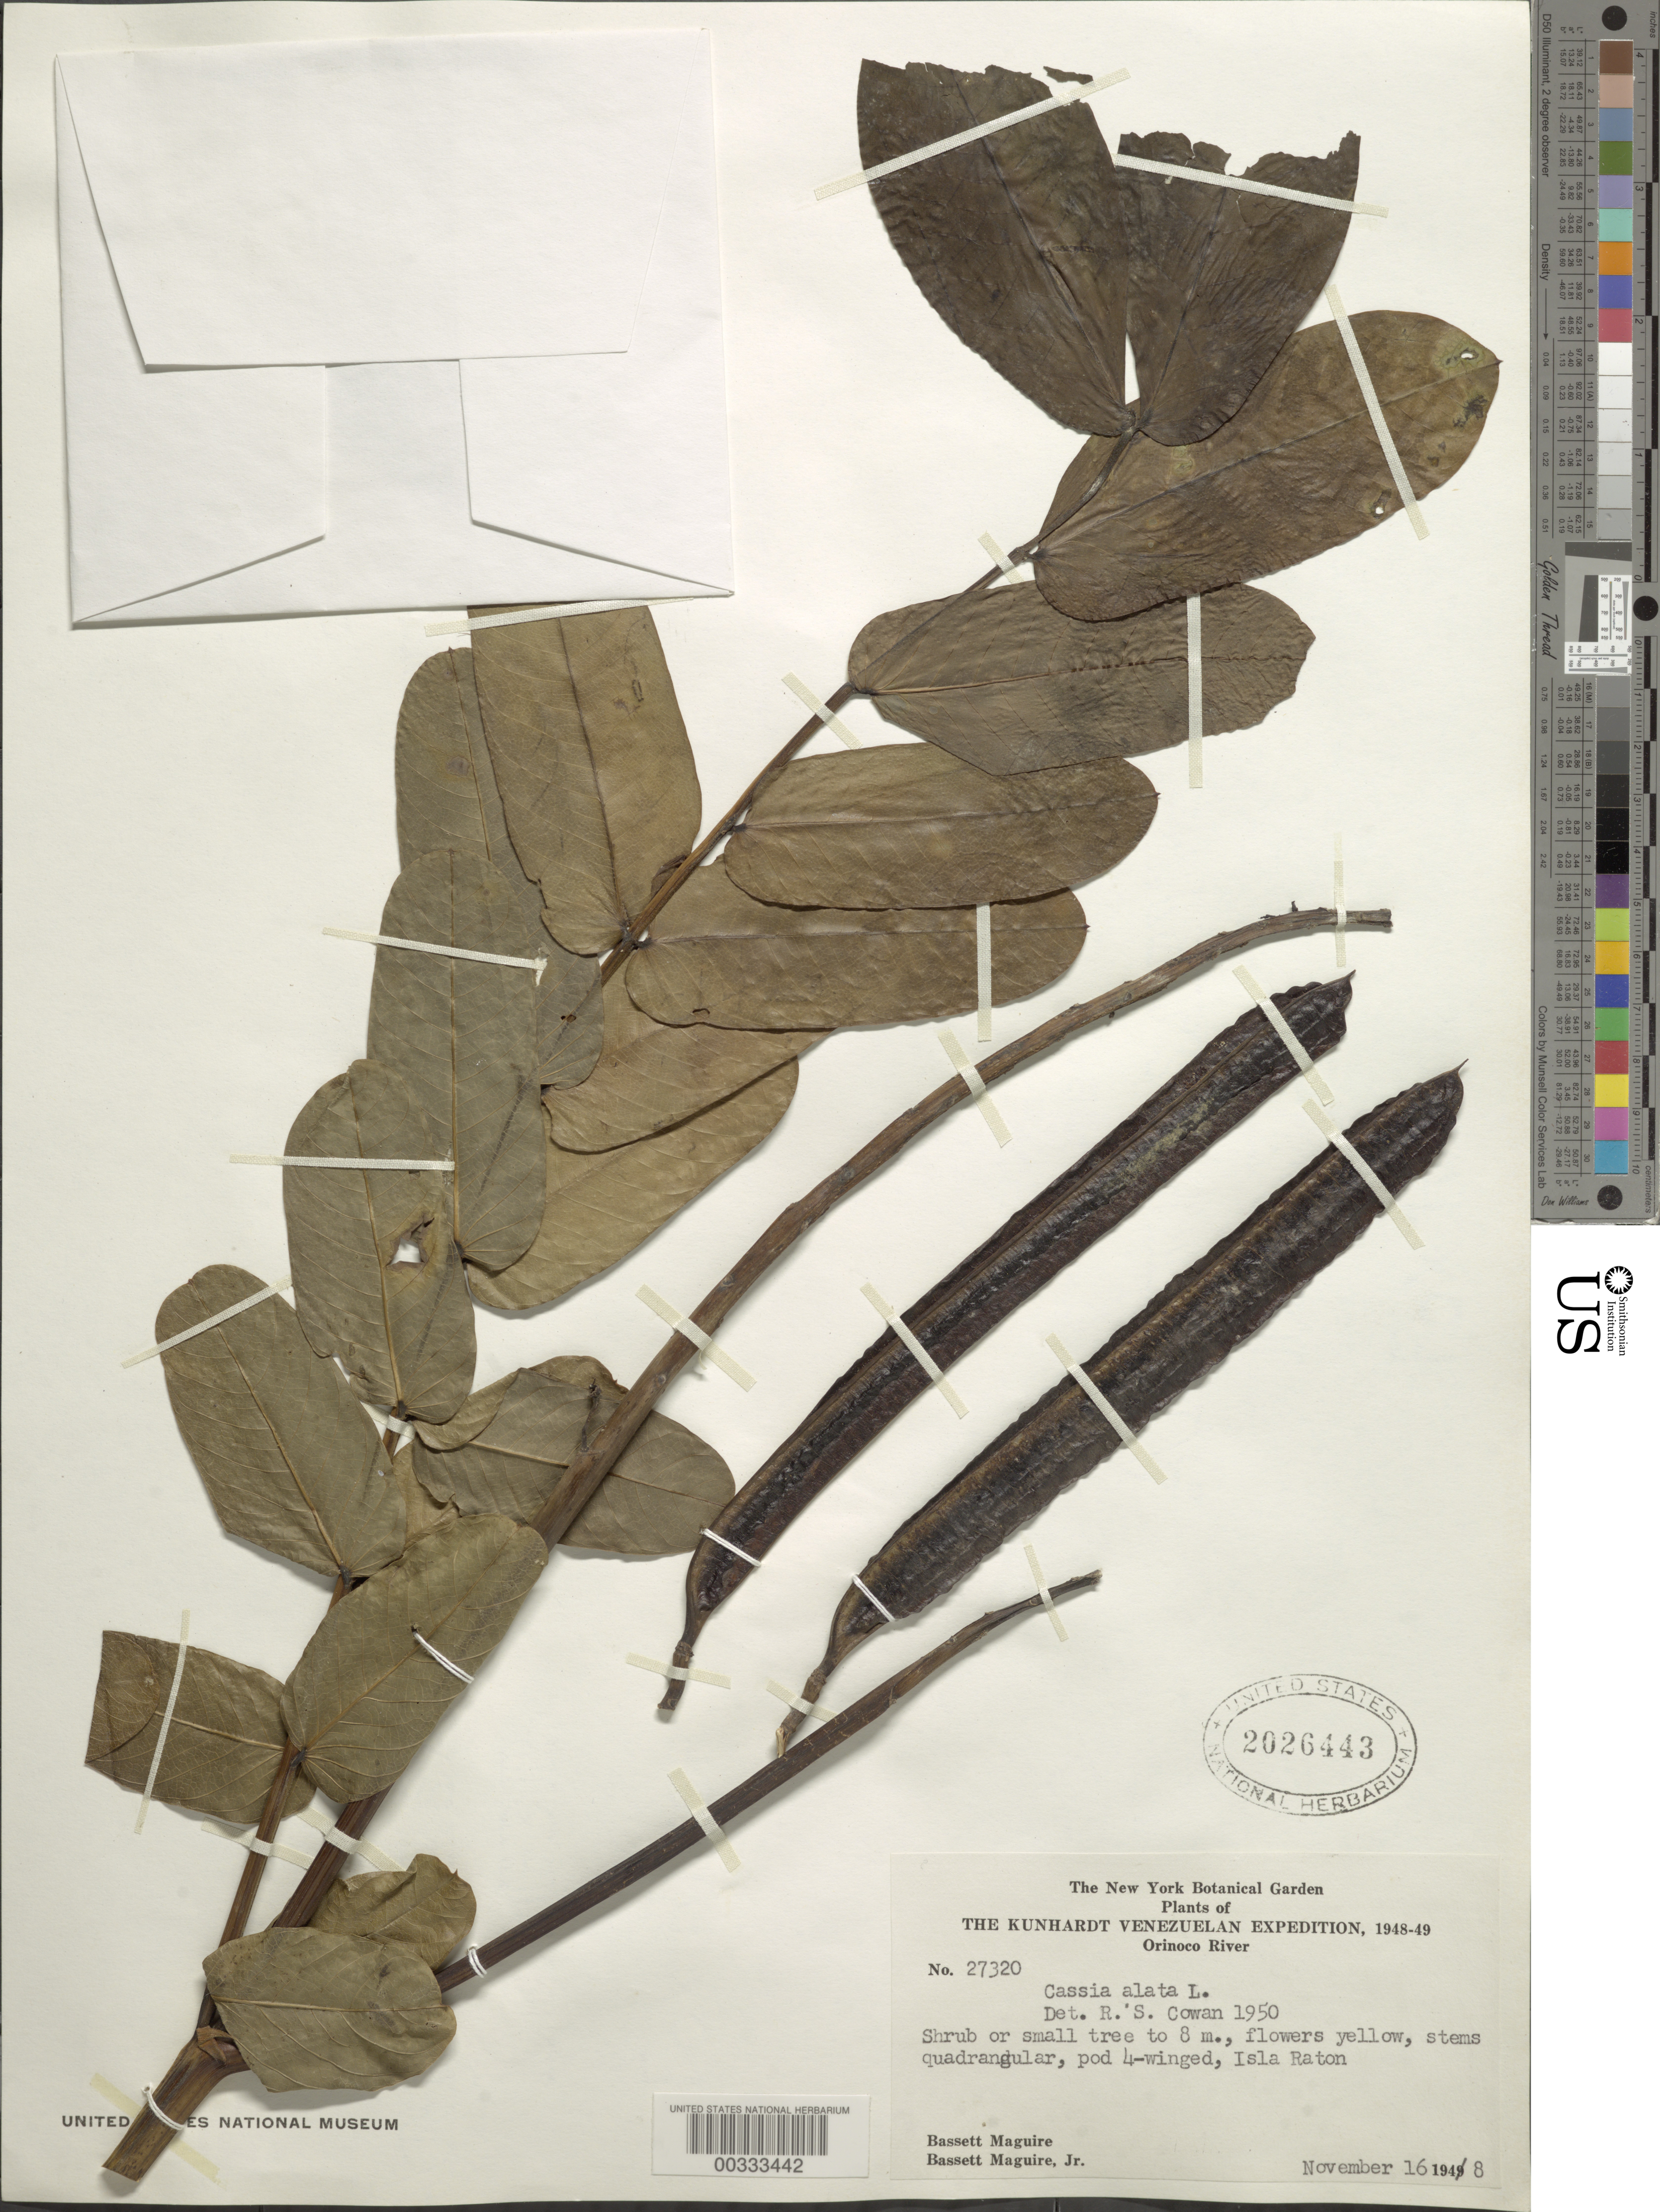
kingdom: Plantae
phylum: Tracheophyta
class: Magnoliopsida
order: Fabales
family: Fabaceae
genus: Senna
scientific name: Senna alata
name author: (L.) Roxb.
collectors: B. Maguire & B. Maguire Jr.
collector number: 27320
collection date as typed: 16 Nov 1948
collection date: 1948-11-16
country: Venezuela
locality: Isla raton, orinoco river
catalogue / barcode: US 2026443